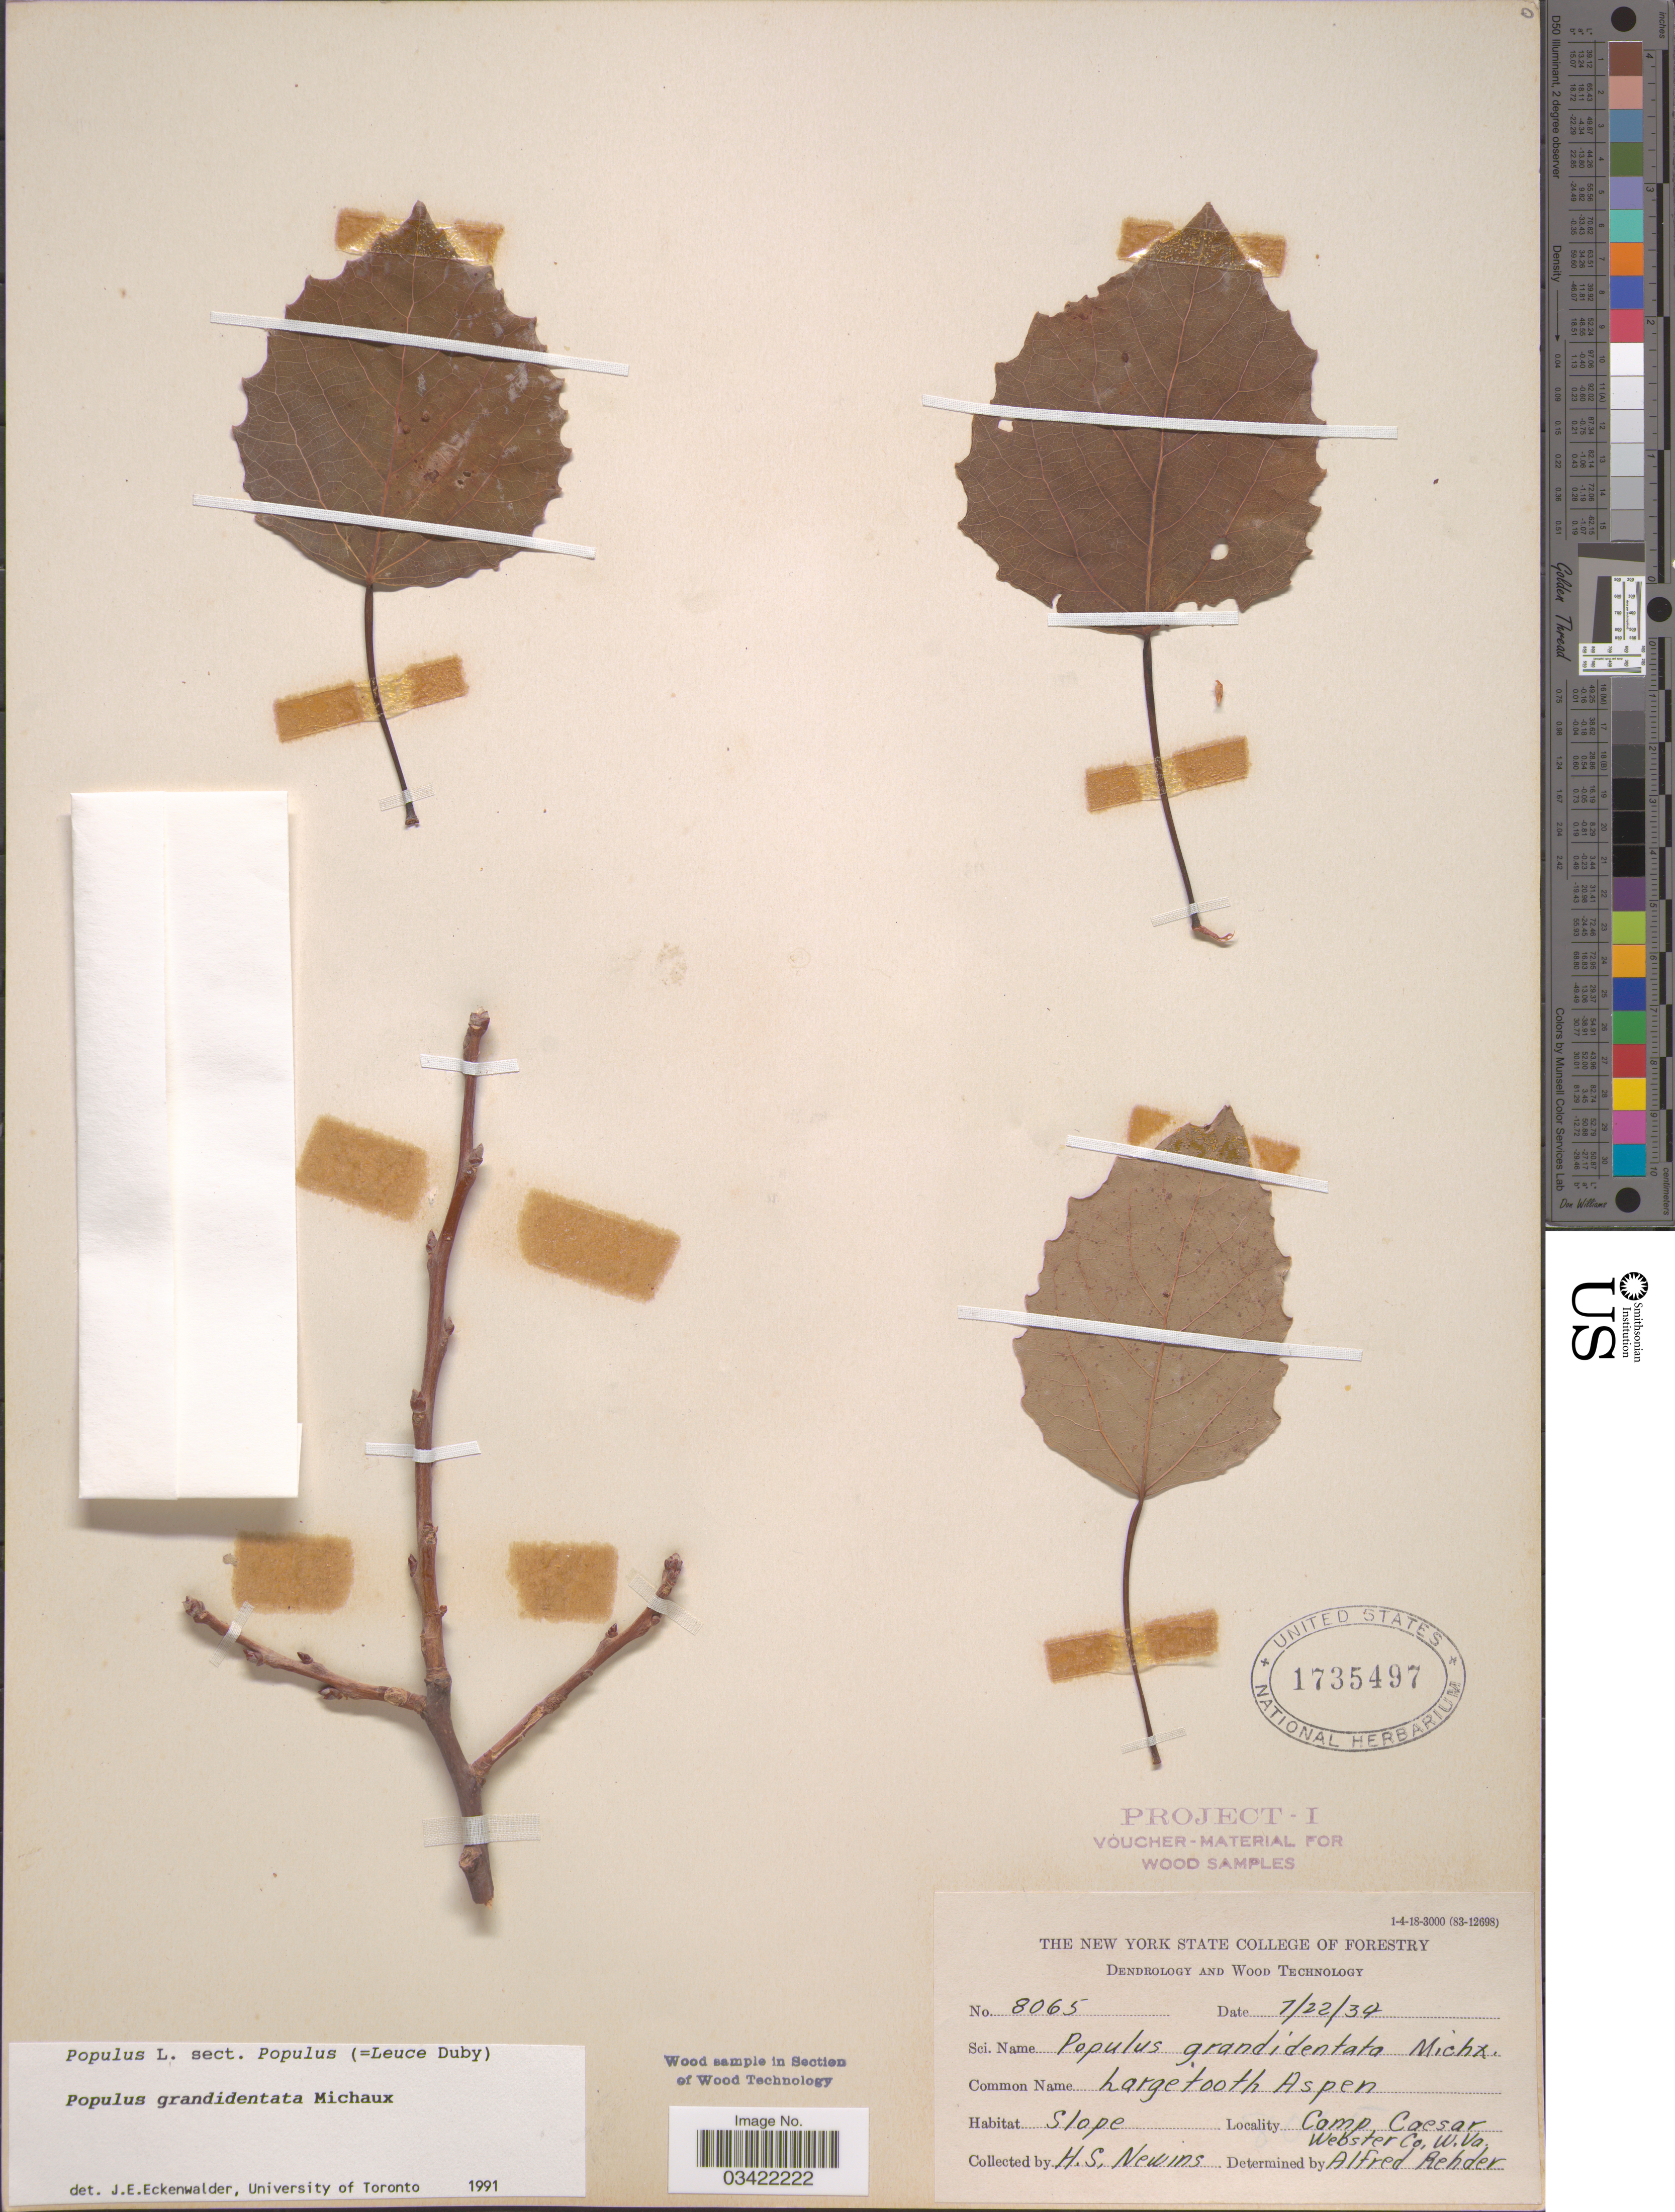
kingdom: Plantae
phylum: Tracheophyta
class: Magnoliopsida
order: Malpighiales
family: Salicaceae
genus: Populus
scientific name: Populus grandidentata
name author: Michx.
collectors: H. Newins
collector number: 8065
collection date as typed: Transcribed d/m/y: 22/7/34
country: United States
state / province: West Virginia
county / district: Webster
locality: Camp Caesar. Webster Co.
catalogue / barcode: US 1735497